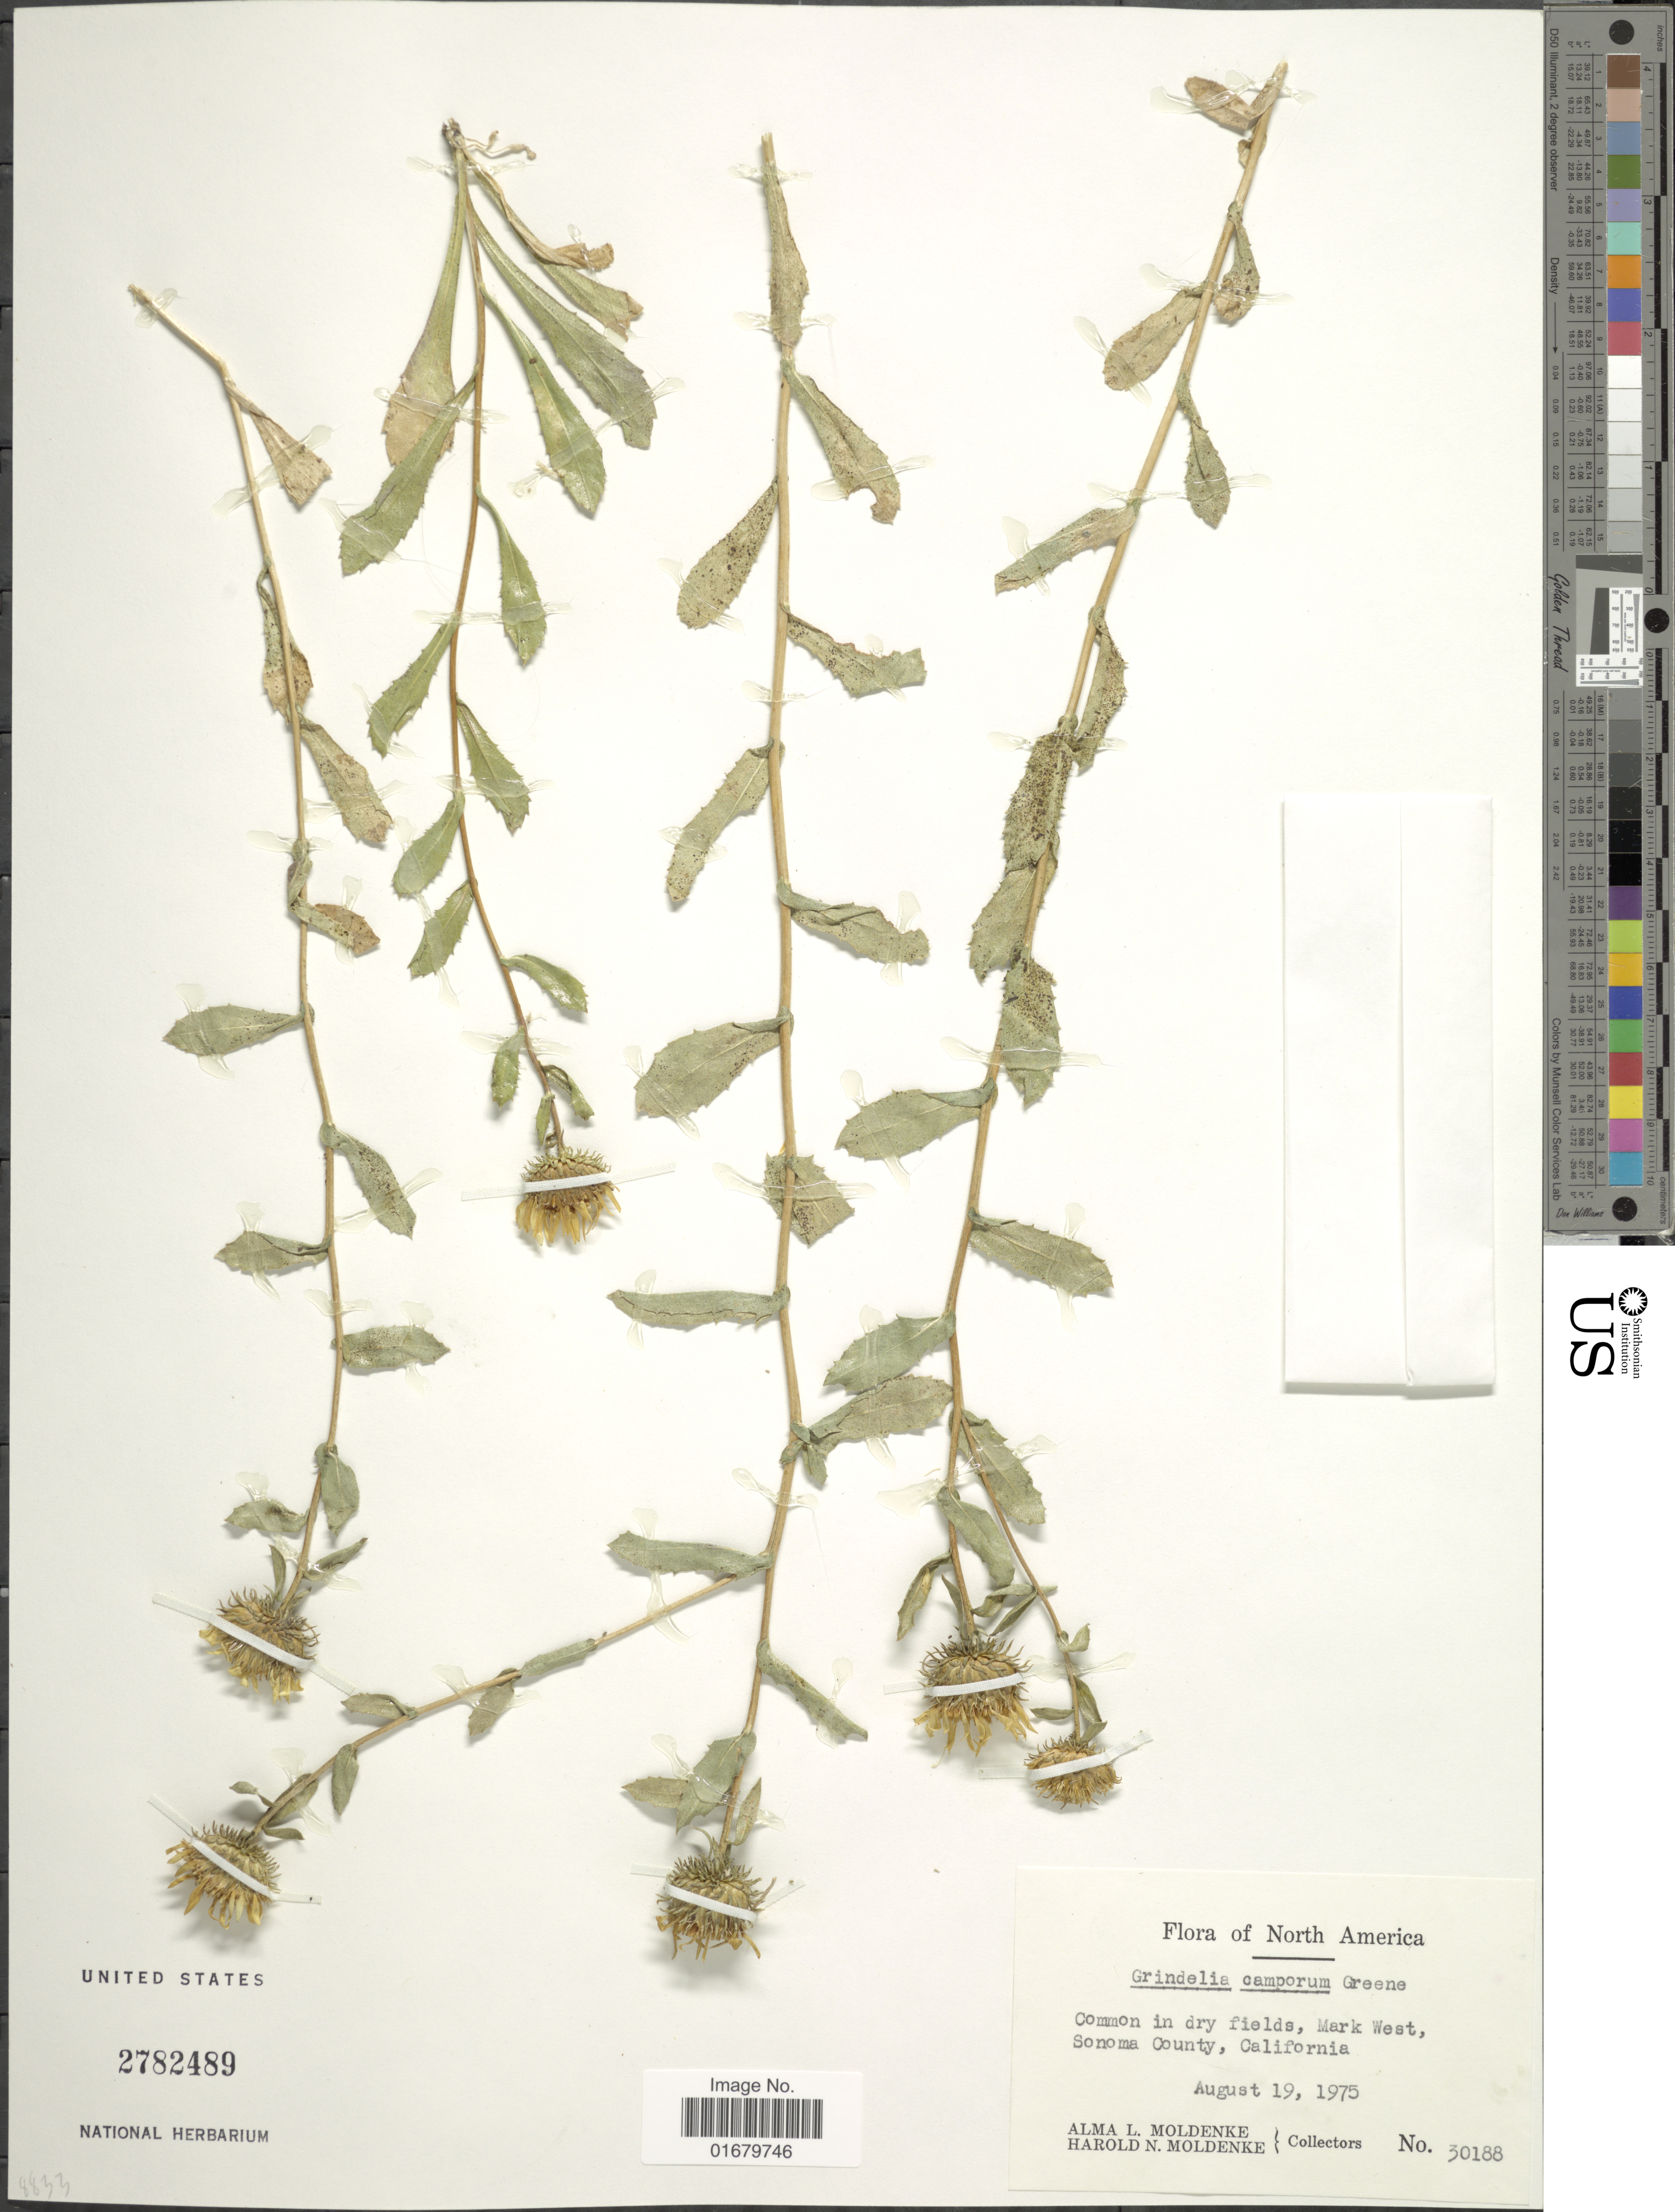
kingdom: Plantae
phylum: Tracheophyta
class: Magnoliopsida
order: Asterales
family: Asteraceae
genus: Grindelia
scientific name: Grindelia camporum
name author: Greene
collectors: A. L. Moldenke & H. N. Moldenke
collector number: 30188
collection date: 1975-08-19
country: United States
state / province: California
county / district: Sonoma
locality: North America, Mark west, Sonoma County.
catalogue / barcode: US 2782489